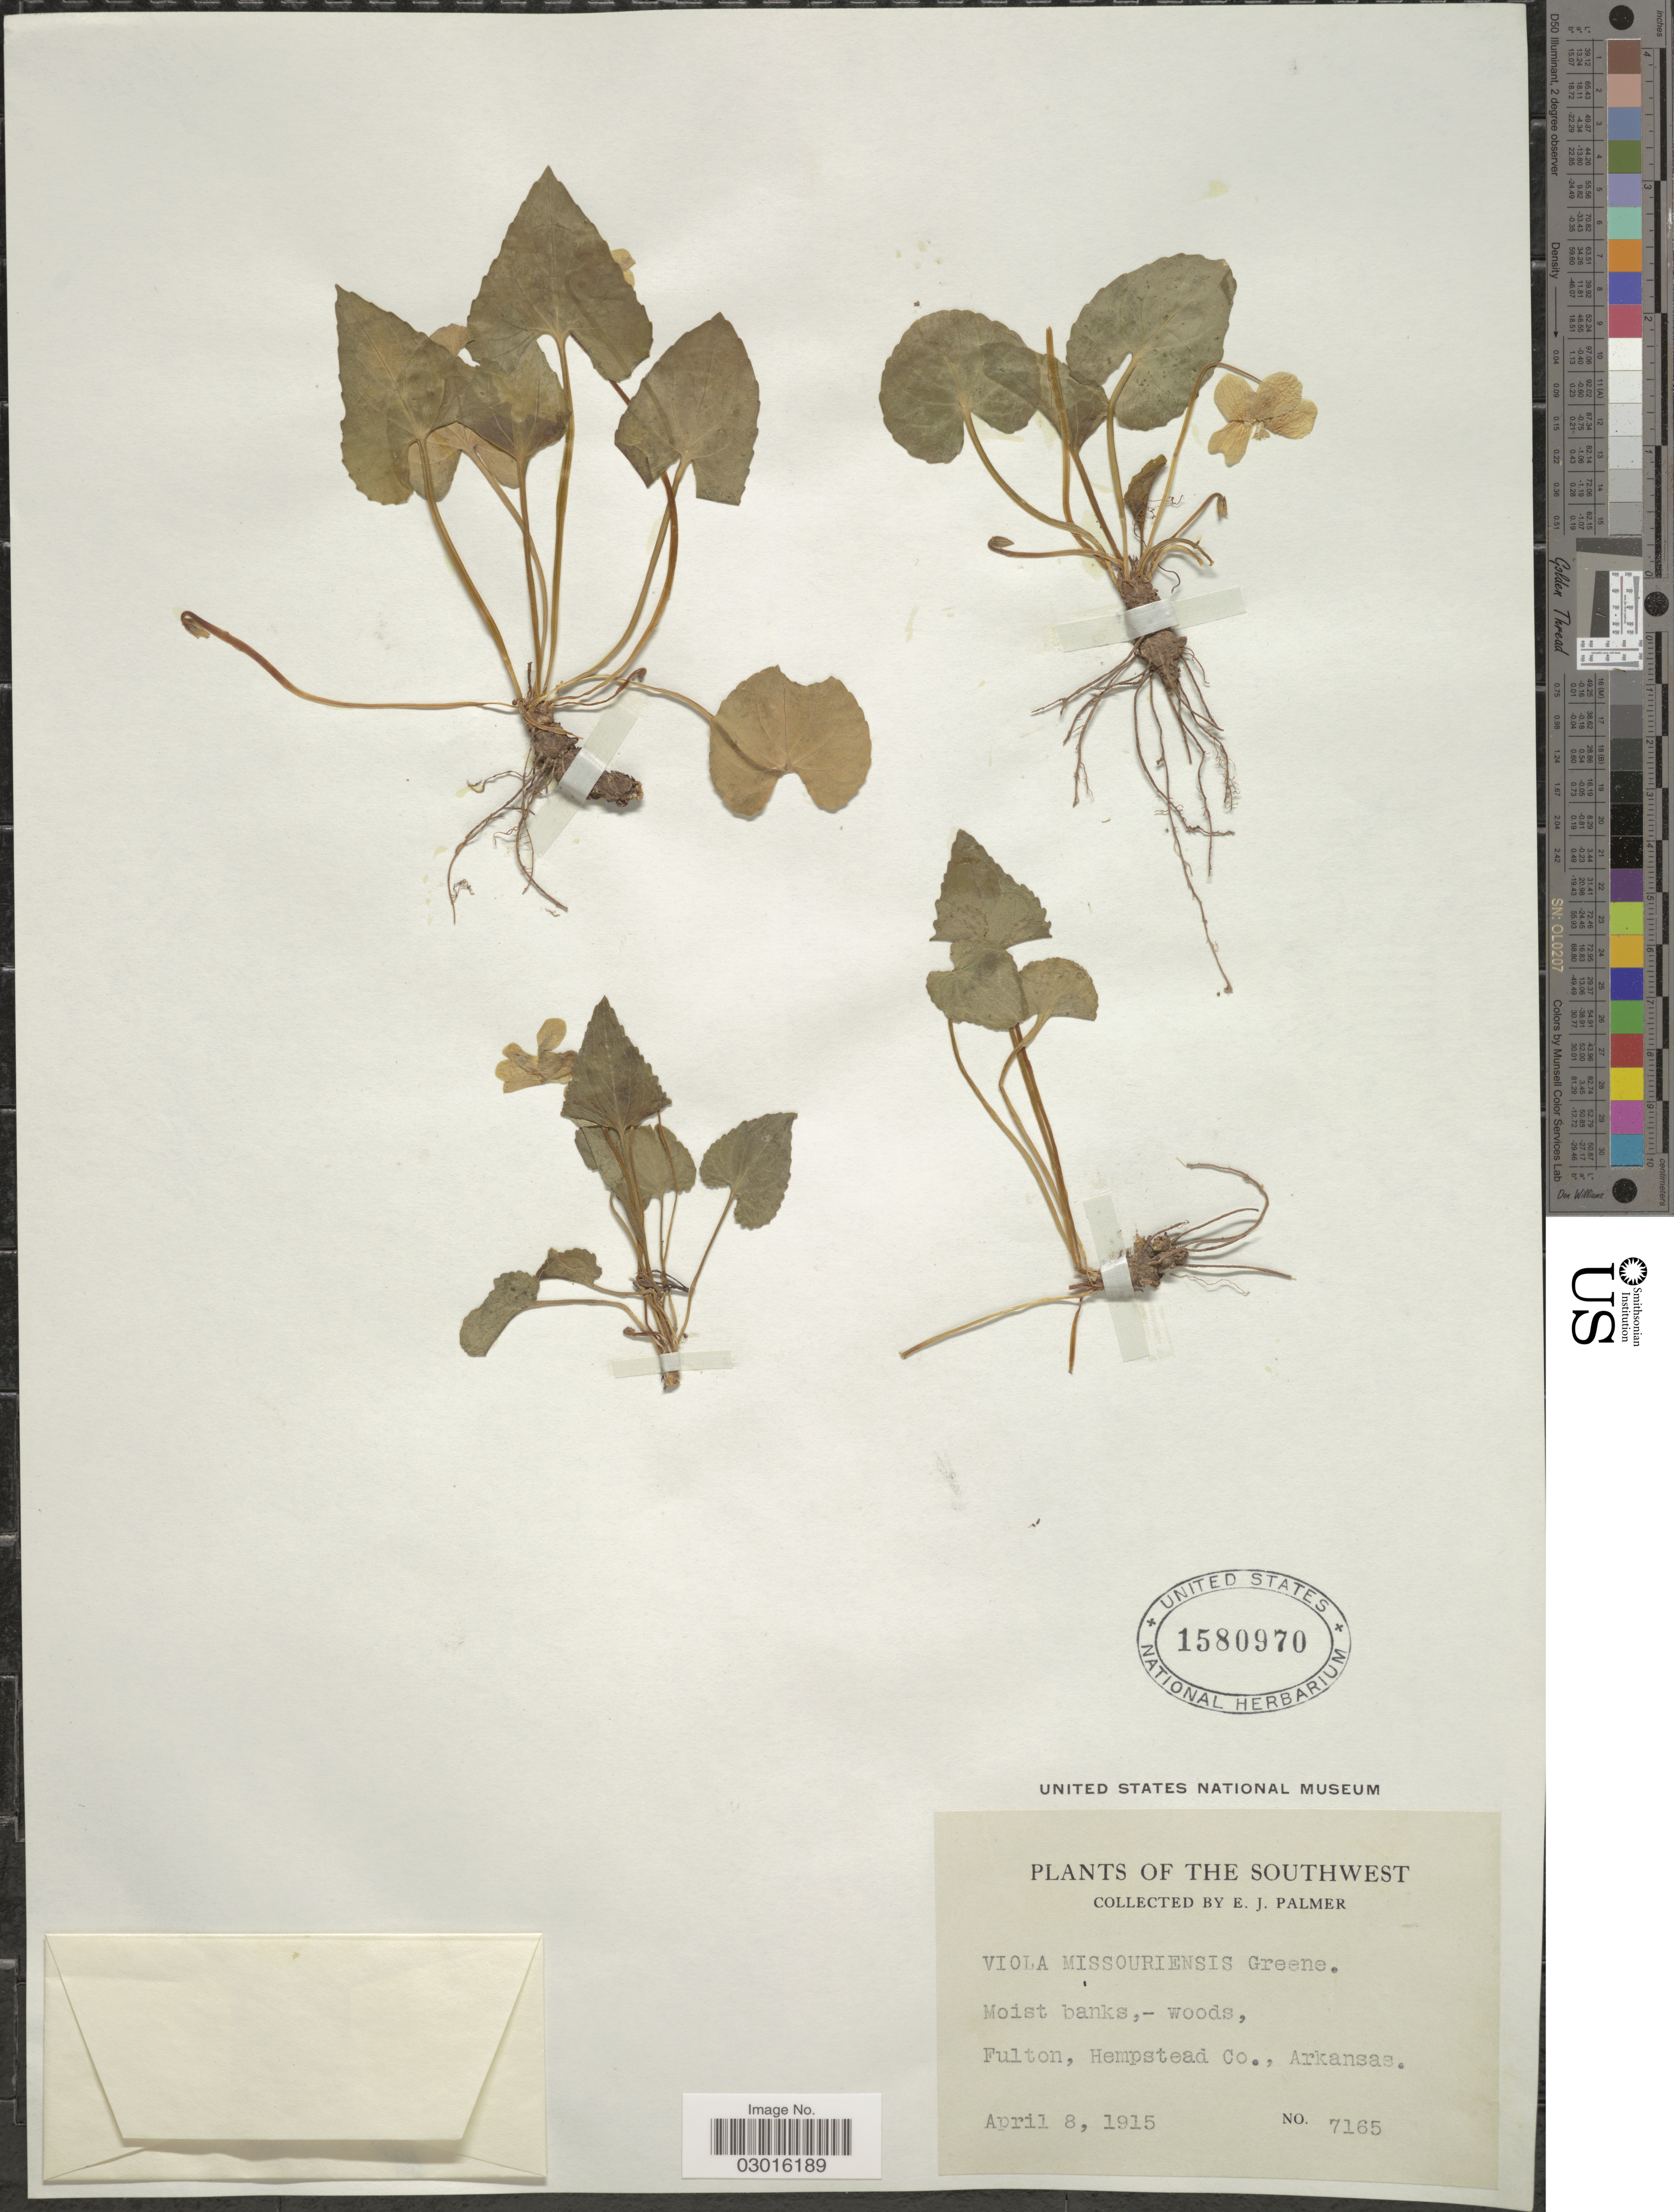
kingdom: Plantae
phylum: Tracheophyta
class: Magnoliopsida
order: Malpighiales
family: Violaceae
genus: Viola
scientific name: Viola missouriensis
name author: Greene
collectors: E. J. Palmer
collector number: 7165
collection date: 1915-04-08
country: United States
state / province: Arkansas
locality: The Southwest, Fulton, Hempstead Co.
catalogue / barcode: US 1580970